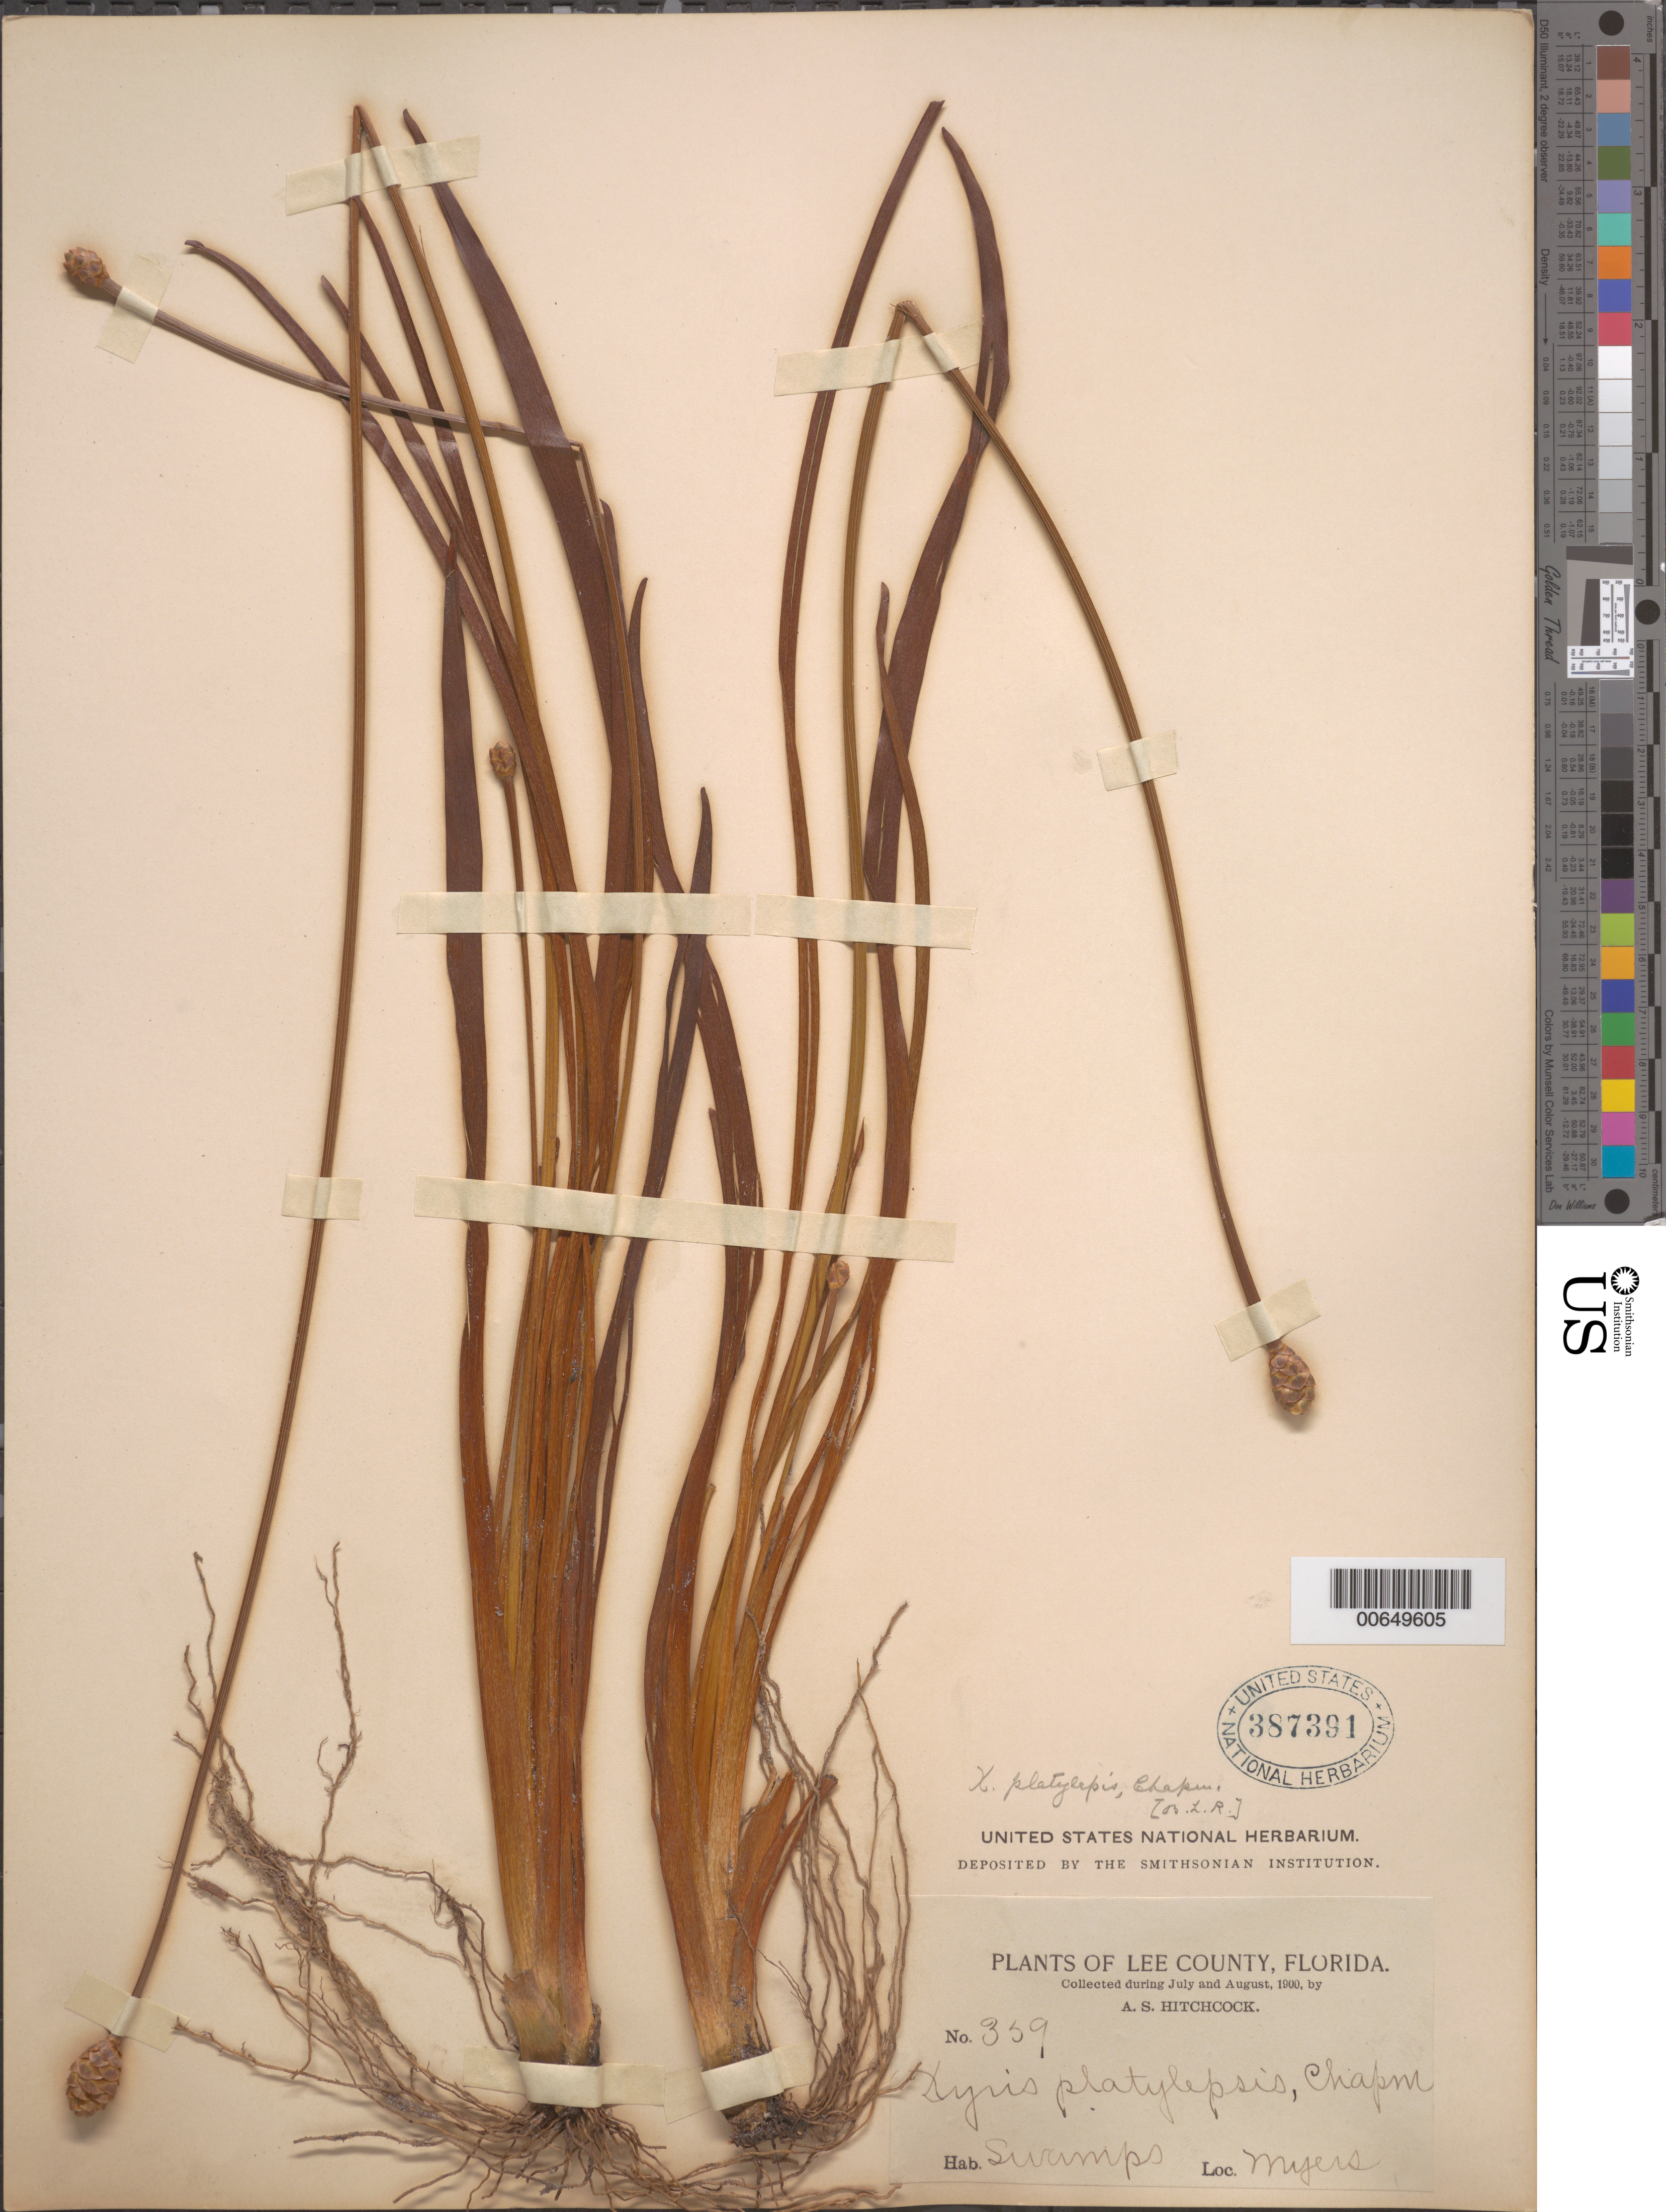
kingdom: Plantae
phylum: Tracheophyta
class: Liliopsida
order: Poales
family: Xyridaceae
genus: Xyris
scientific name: Xyris platylepis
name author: Chapm.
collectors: A. S. Hitchcock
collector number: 356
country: United States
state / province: Florida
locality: Myers.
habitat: Swamps.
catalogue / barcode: US 387391